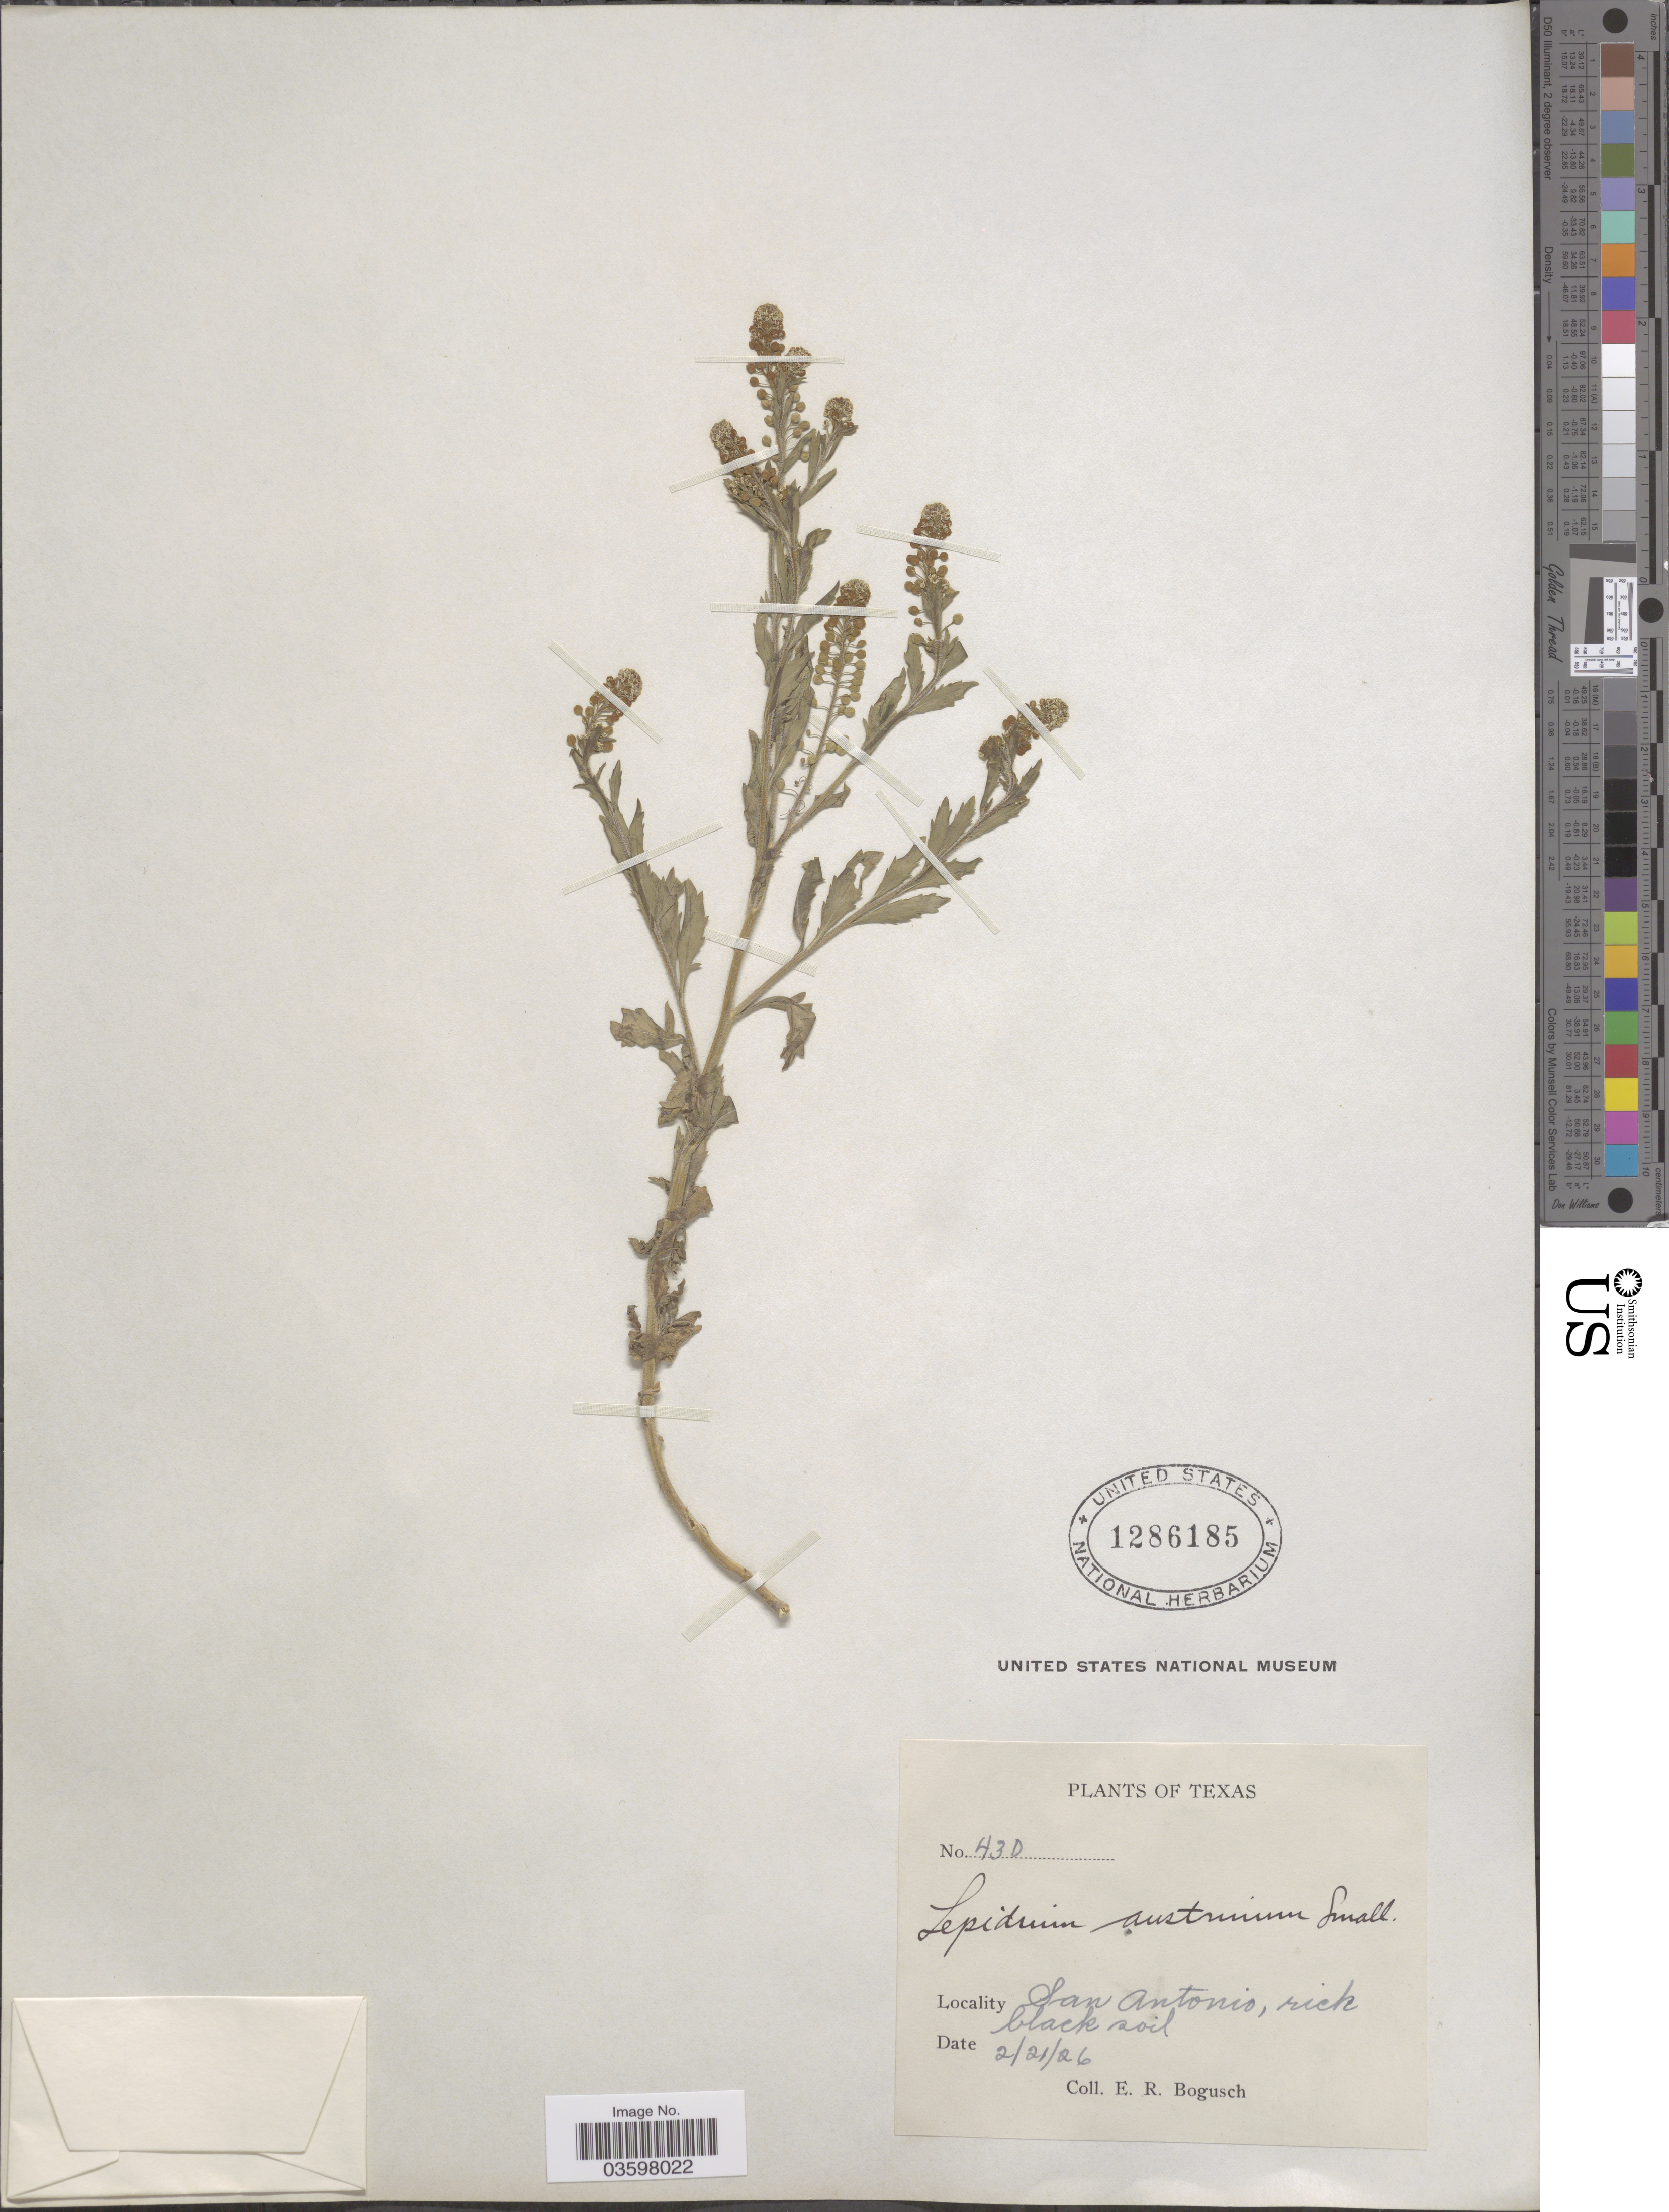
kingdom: Plantae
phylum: Tracheophyta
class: Magnoliopsida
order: Brassicales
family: Brassicaceae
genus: Lepidium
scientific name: Lepidium austrinum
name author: Small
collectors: E. Bogusch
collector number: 430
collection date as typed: Transcribed d/m/y: 21/2/26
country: United States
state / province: Texas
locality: San Antonio.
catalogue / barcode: US 1286185